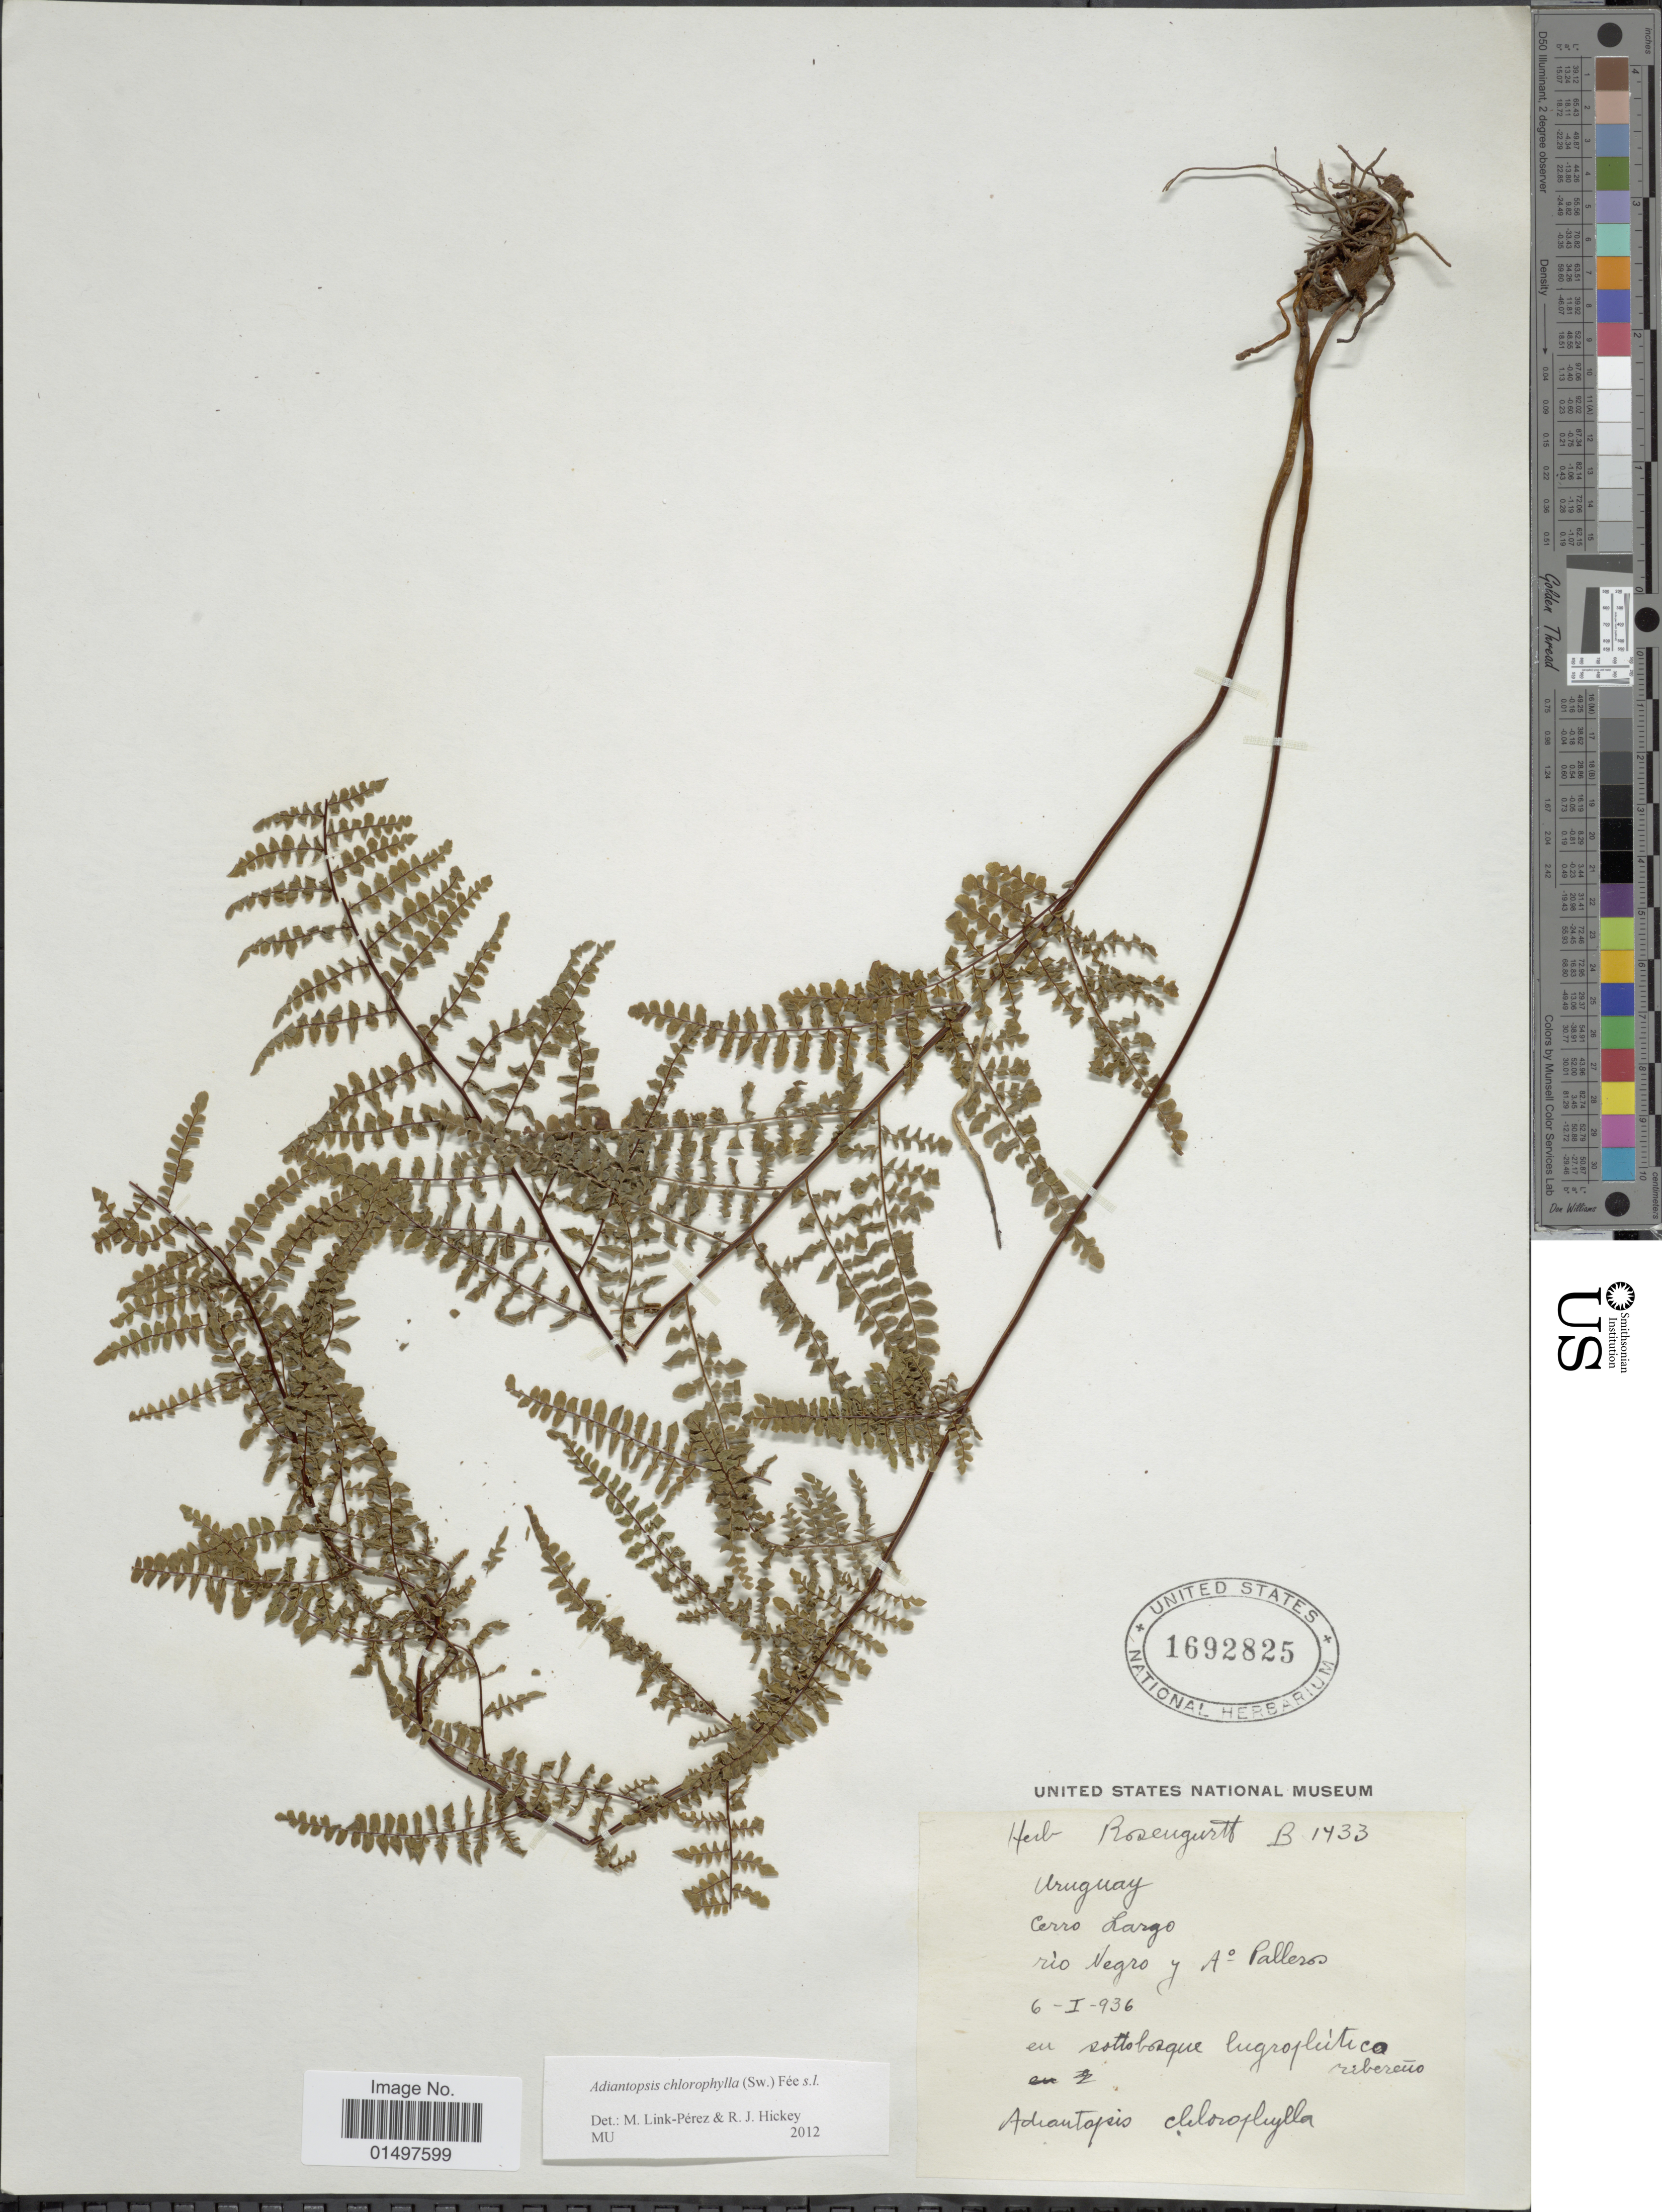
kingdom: Plantae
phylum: Tracheophyta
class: Polypodiopsida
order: Polypodiales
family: Pteridaceae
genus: Adiantopsis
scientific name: Adiantopsis chlorophylla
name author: (Sw.) Fée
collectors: ex herb. Rosengurtt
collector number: B1433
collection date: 1936-01-06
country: Uruguay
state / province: Cerro Largo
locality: Rio Negro y Arroyo Palleros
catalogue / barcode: US 1692825